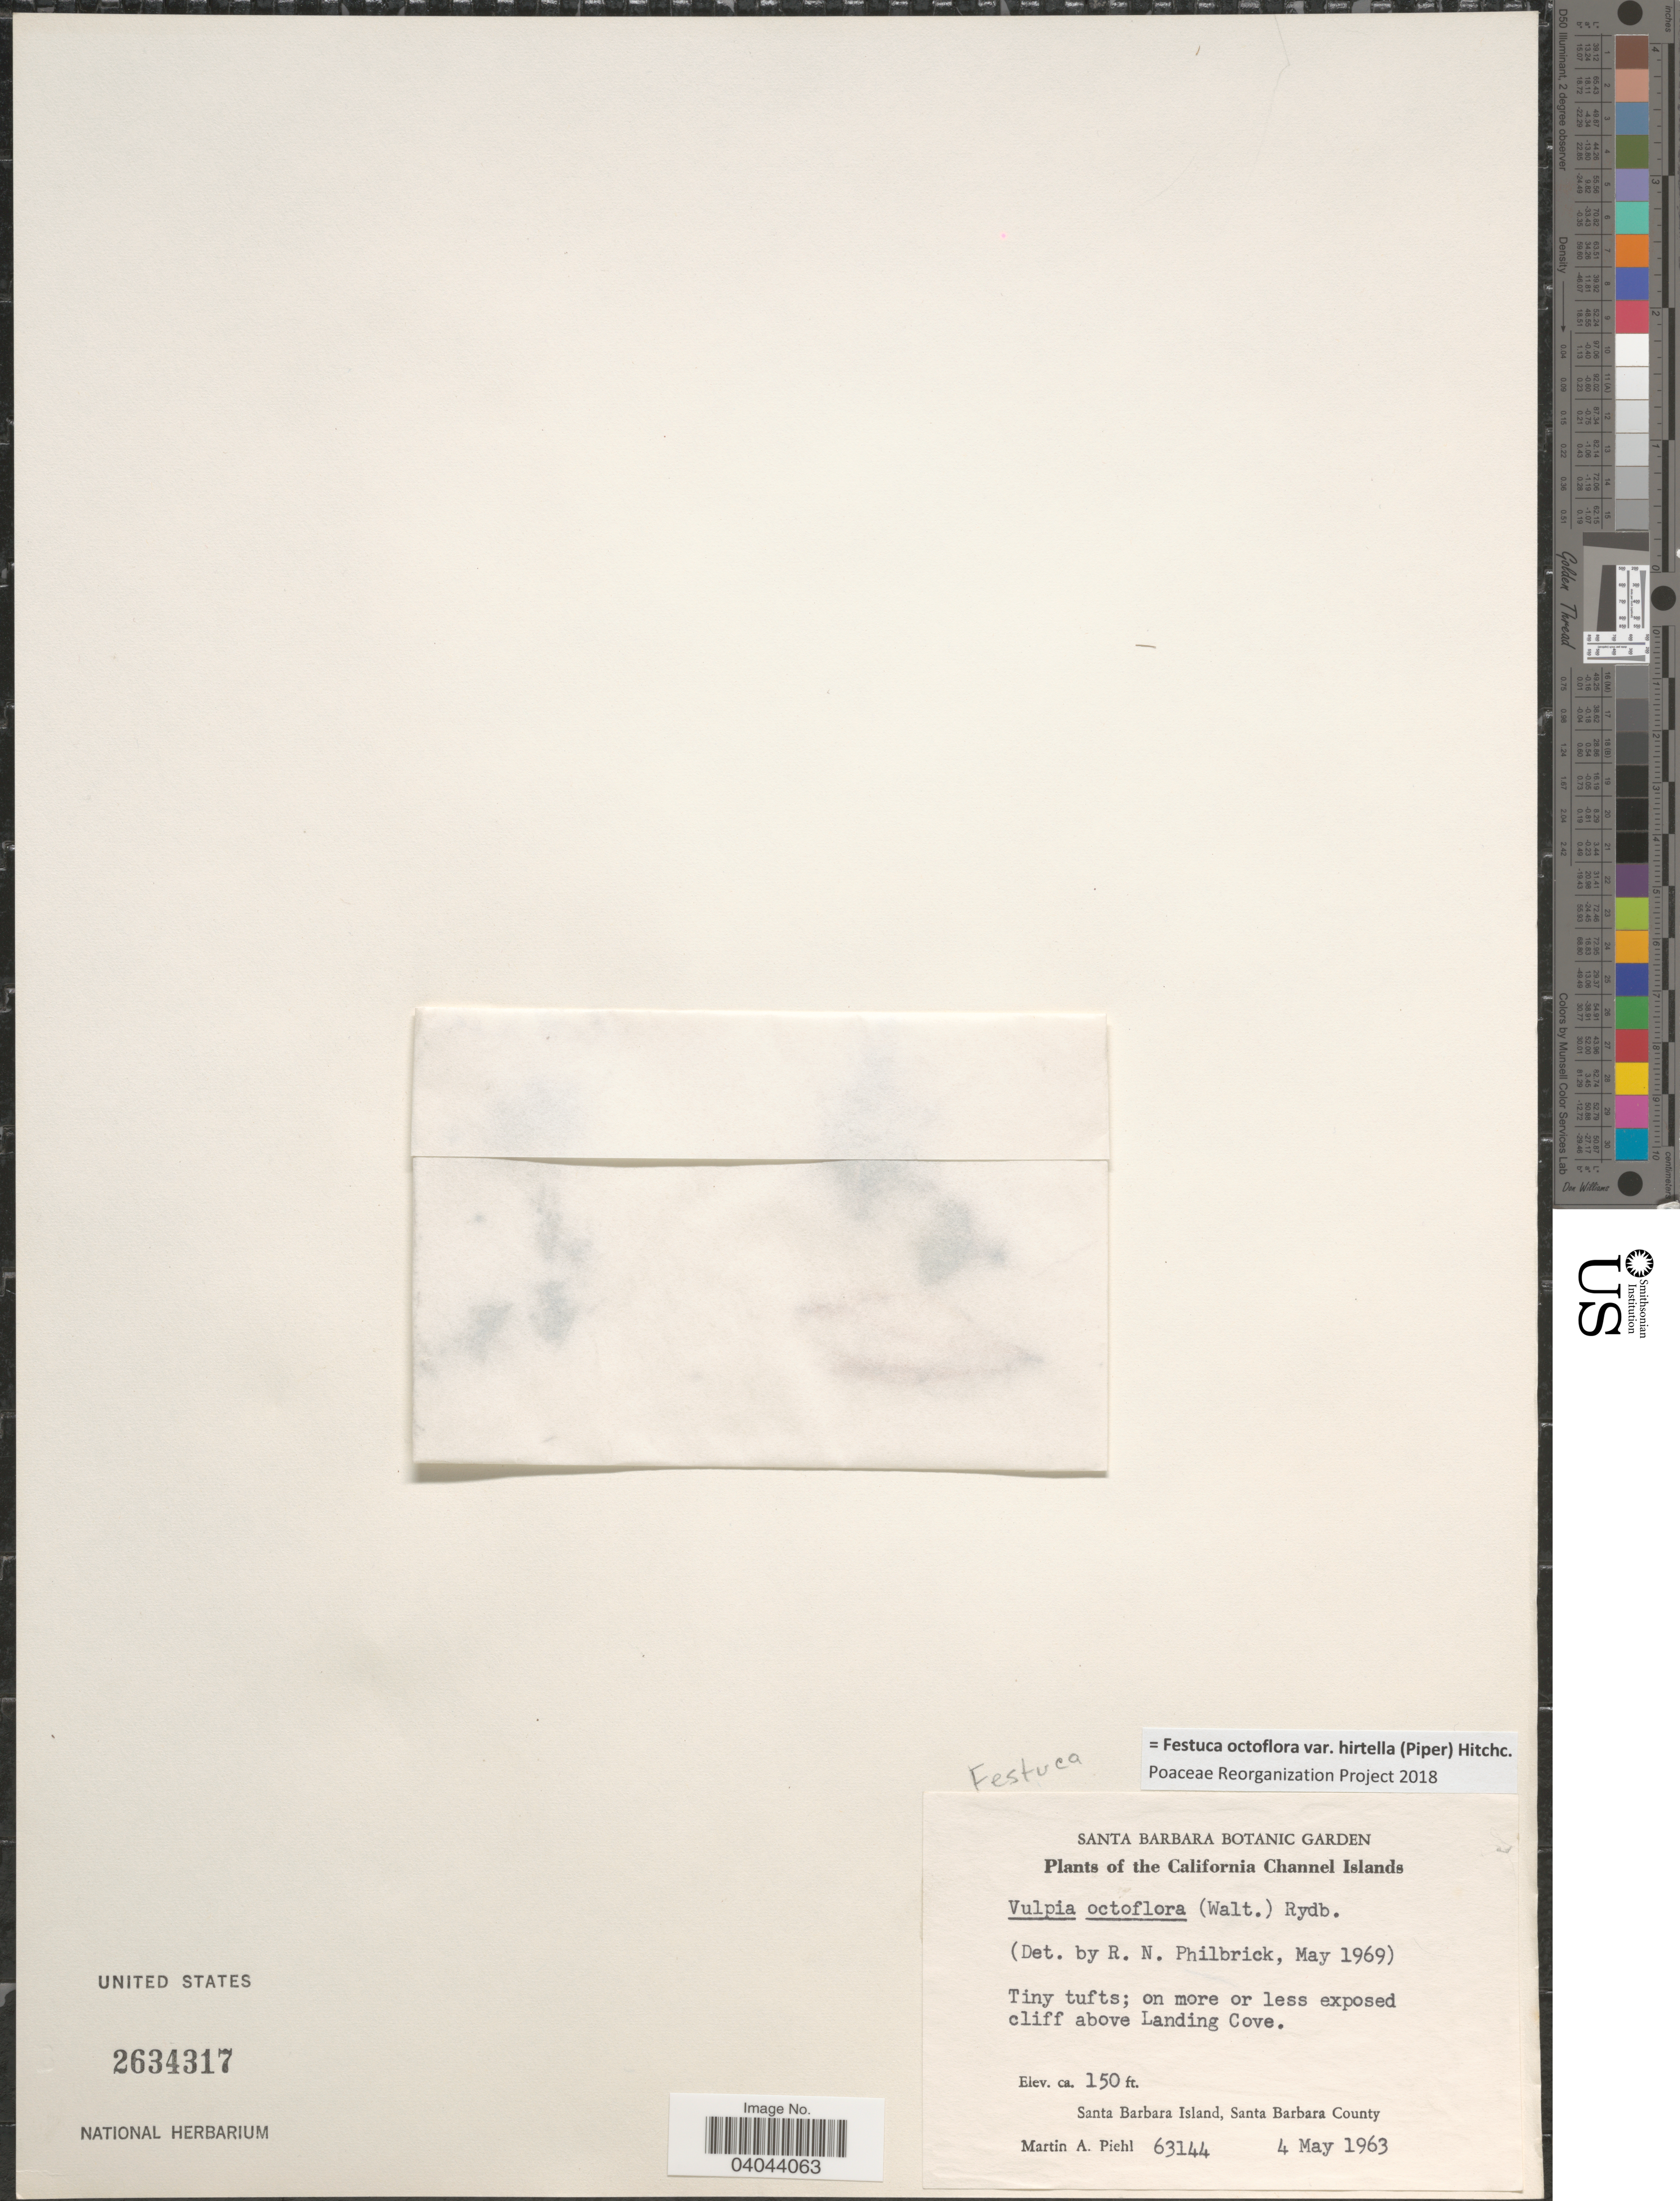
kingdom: Plantae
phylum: Tracheophyta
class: Liliopsida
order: Poales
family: Poaceae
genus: Festuca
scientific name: Festuca octoflora var. hirtella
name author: Piper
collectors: M. Piehl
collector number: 63144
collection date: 1963-05-04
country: United States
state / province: California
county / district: Santa Barbara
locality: The California Channel Islands. Cliff above Landing Cove. Santa Barbara Island, Santa Barbara County.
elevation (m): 46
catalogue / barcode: US 2634317